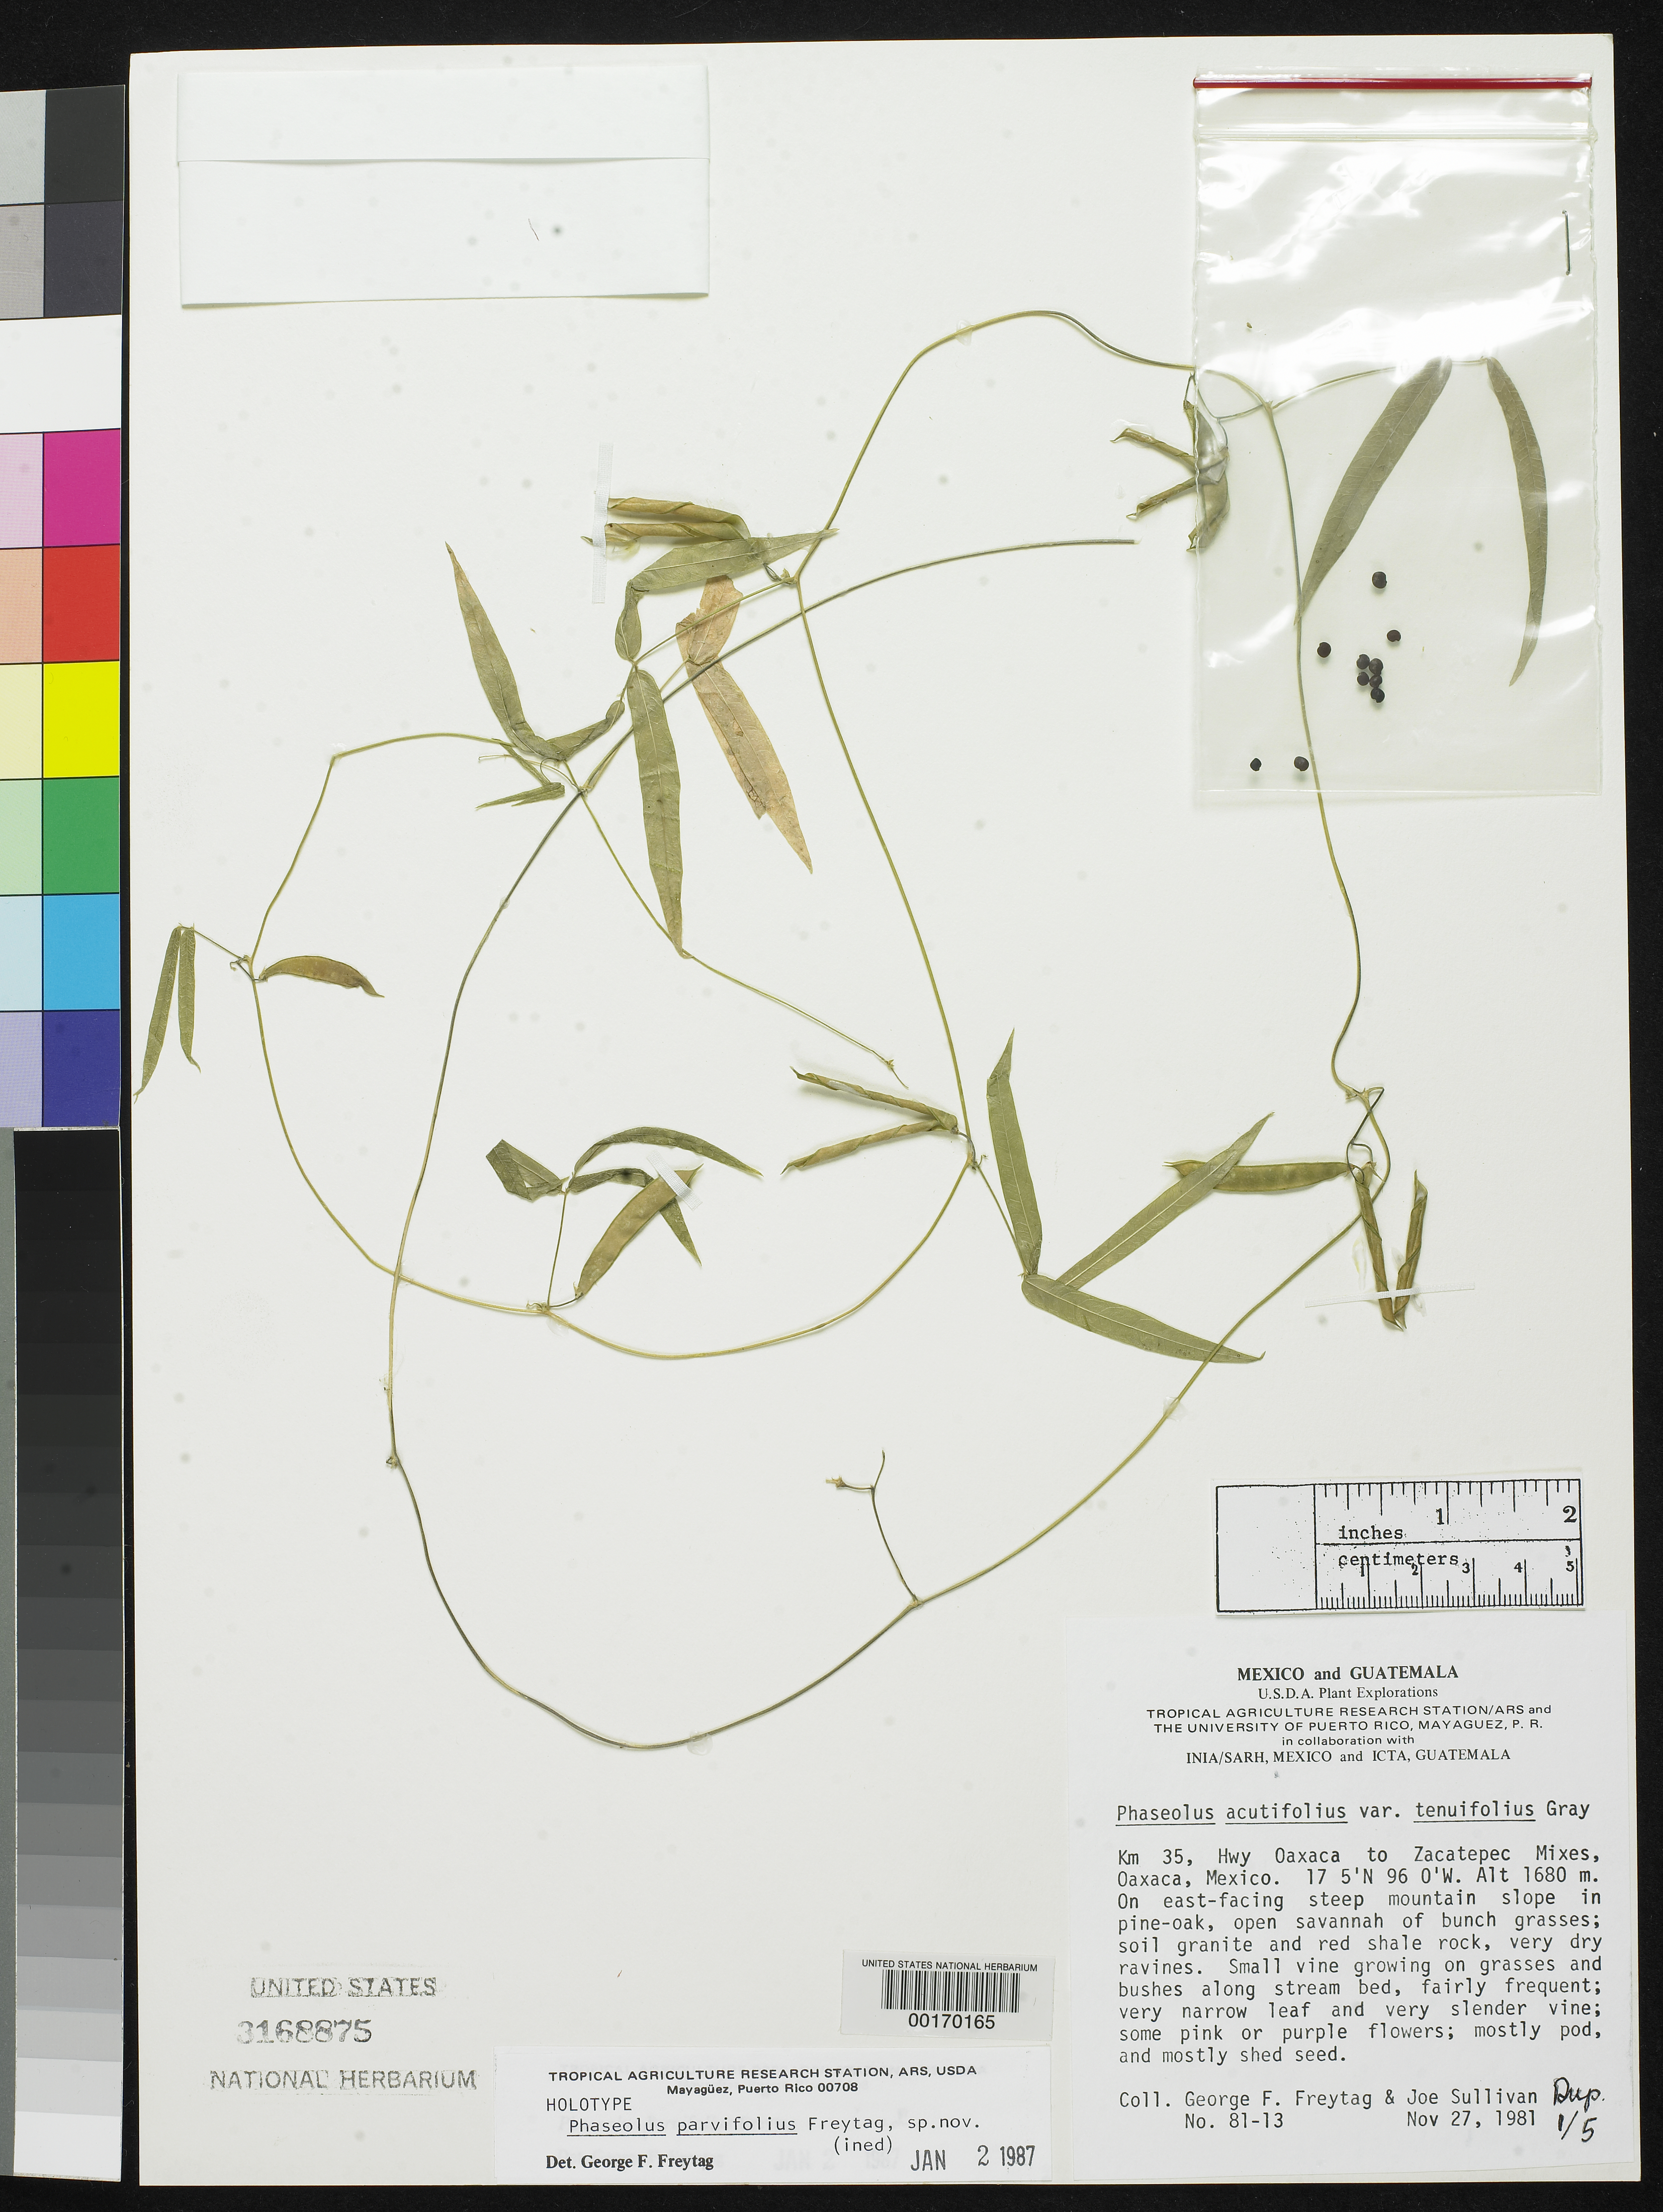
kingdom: Plantae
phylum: Tracheophyta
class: Magnoliopsida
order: Fabales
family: Fabaceae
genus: Phaseolus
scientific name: Phaseolus parvifolius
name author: Freytag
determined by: Freytag, G. F.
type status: Holotype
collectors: G. F. Freytag & J. Sullivan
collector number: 81-13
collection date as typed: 27 Nov 1981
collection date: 1981-11-27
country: Mexico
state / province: Oaxaca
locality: Km 35, Hwy Oaxaca to Zacatepec Mixes, Oaxaca, Mexico.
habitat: On east-facing steep mountain slope in pine-oak, open savannah of bunch grasses; soil granite and red shale rock, very dry ravines.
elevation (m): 1680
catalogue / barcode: US 3168875